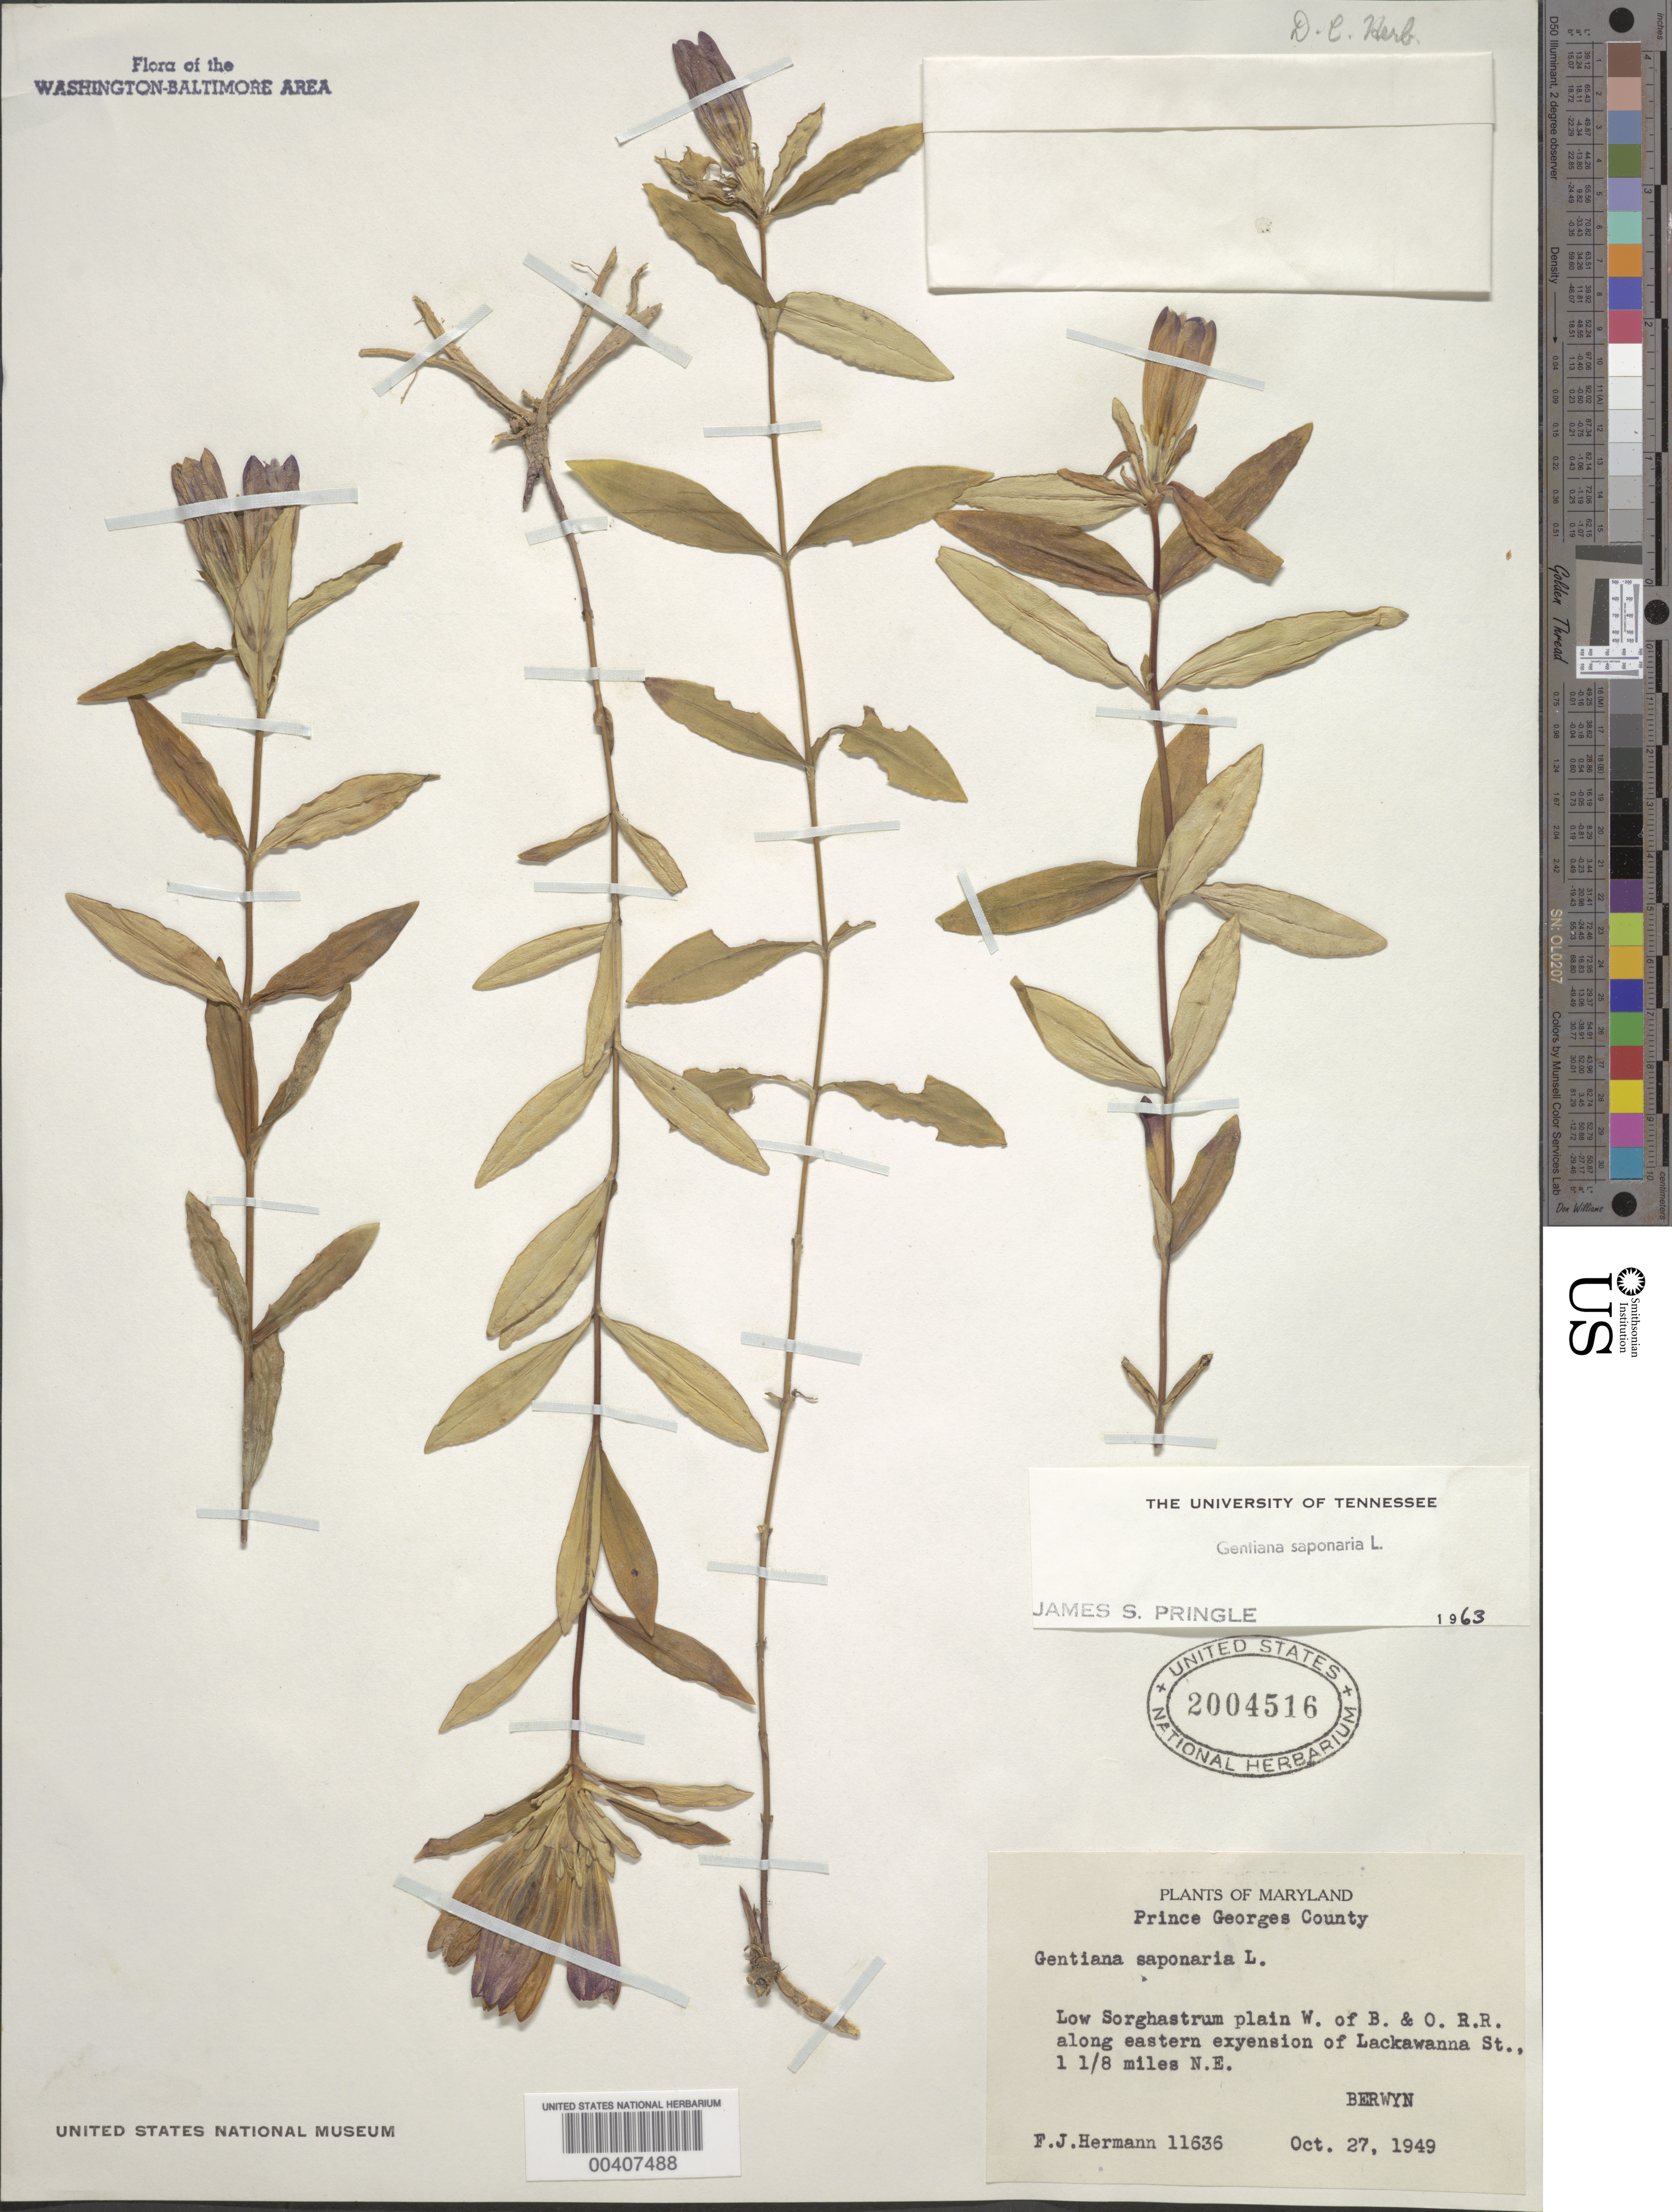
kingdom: Plantae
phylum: Tracheophyta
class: Magnoliopsida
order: Gentianales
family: Gentianaceae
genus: Gentiana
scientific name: Gentiana saponaria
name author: L.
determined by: Pringle, J. S.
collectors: F. J. Hermann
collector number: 11636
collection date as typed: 27 Oct 1949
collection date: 1949-10-27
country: United States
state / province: Maryland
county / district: Prince George's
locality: W of B & O R.R. along Eastern Expansion of Lackawanna St., 1 1/8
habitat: Low sorghastrum plain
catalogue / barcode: US 2004516